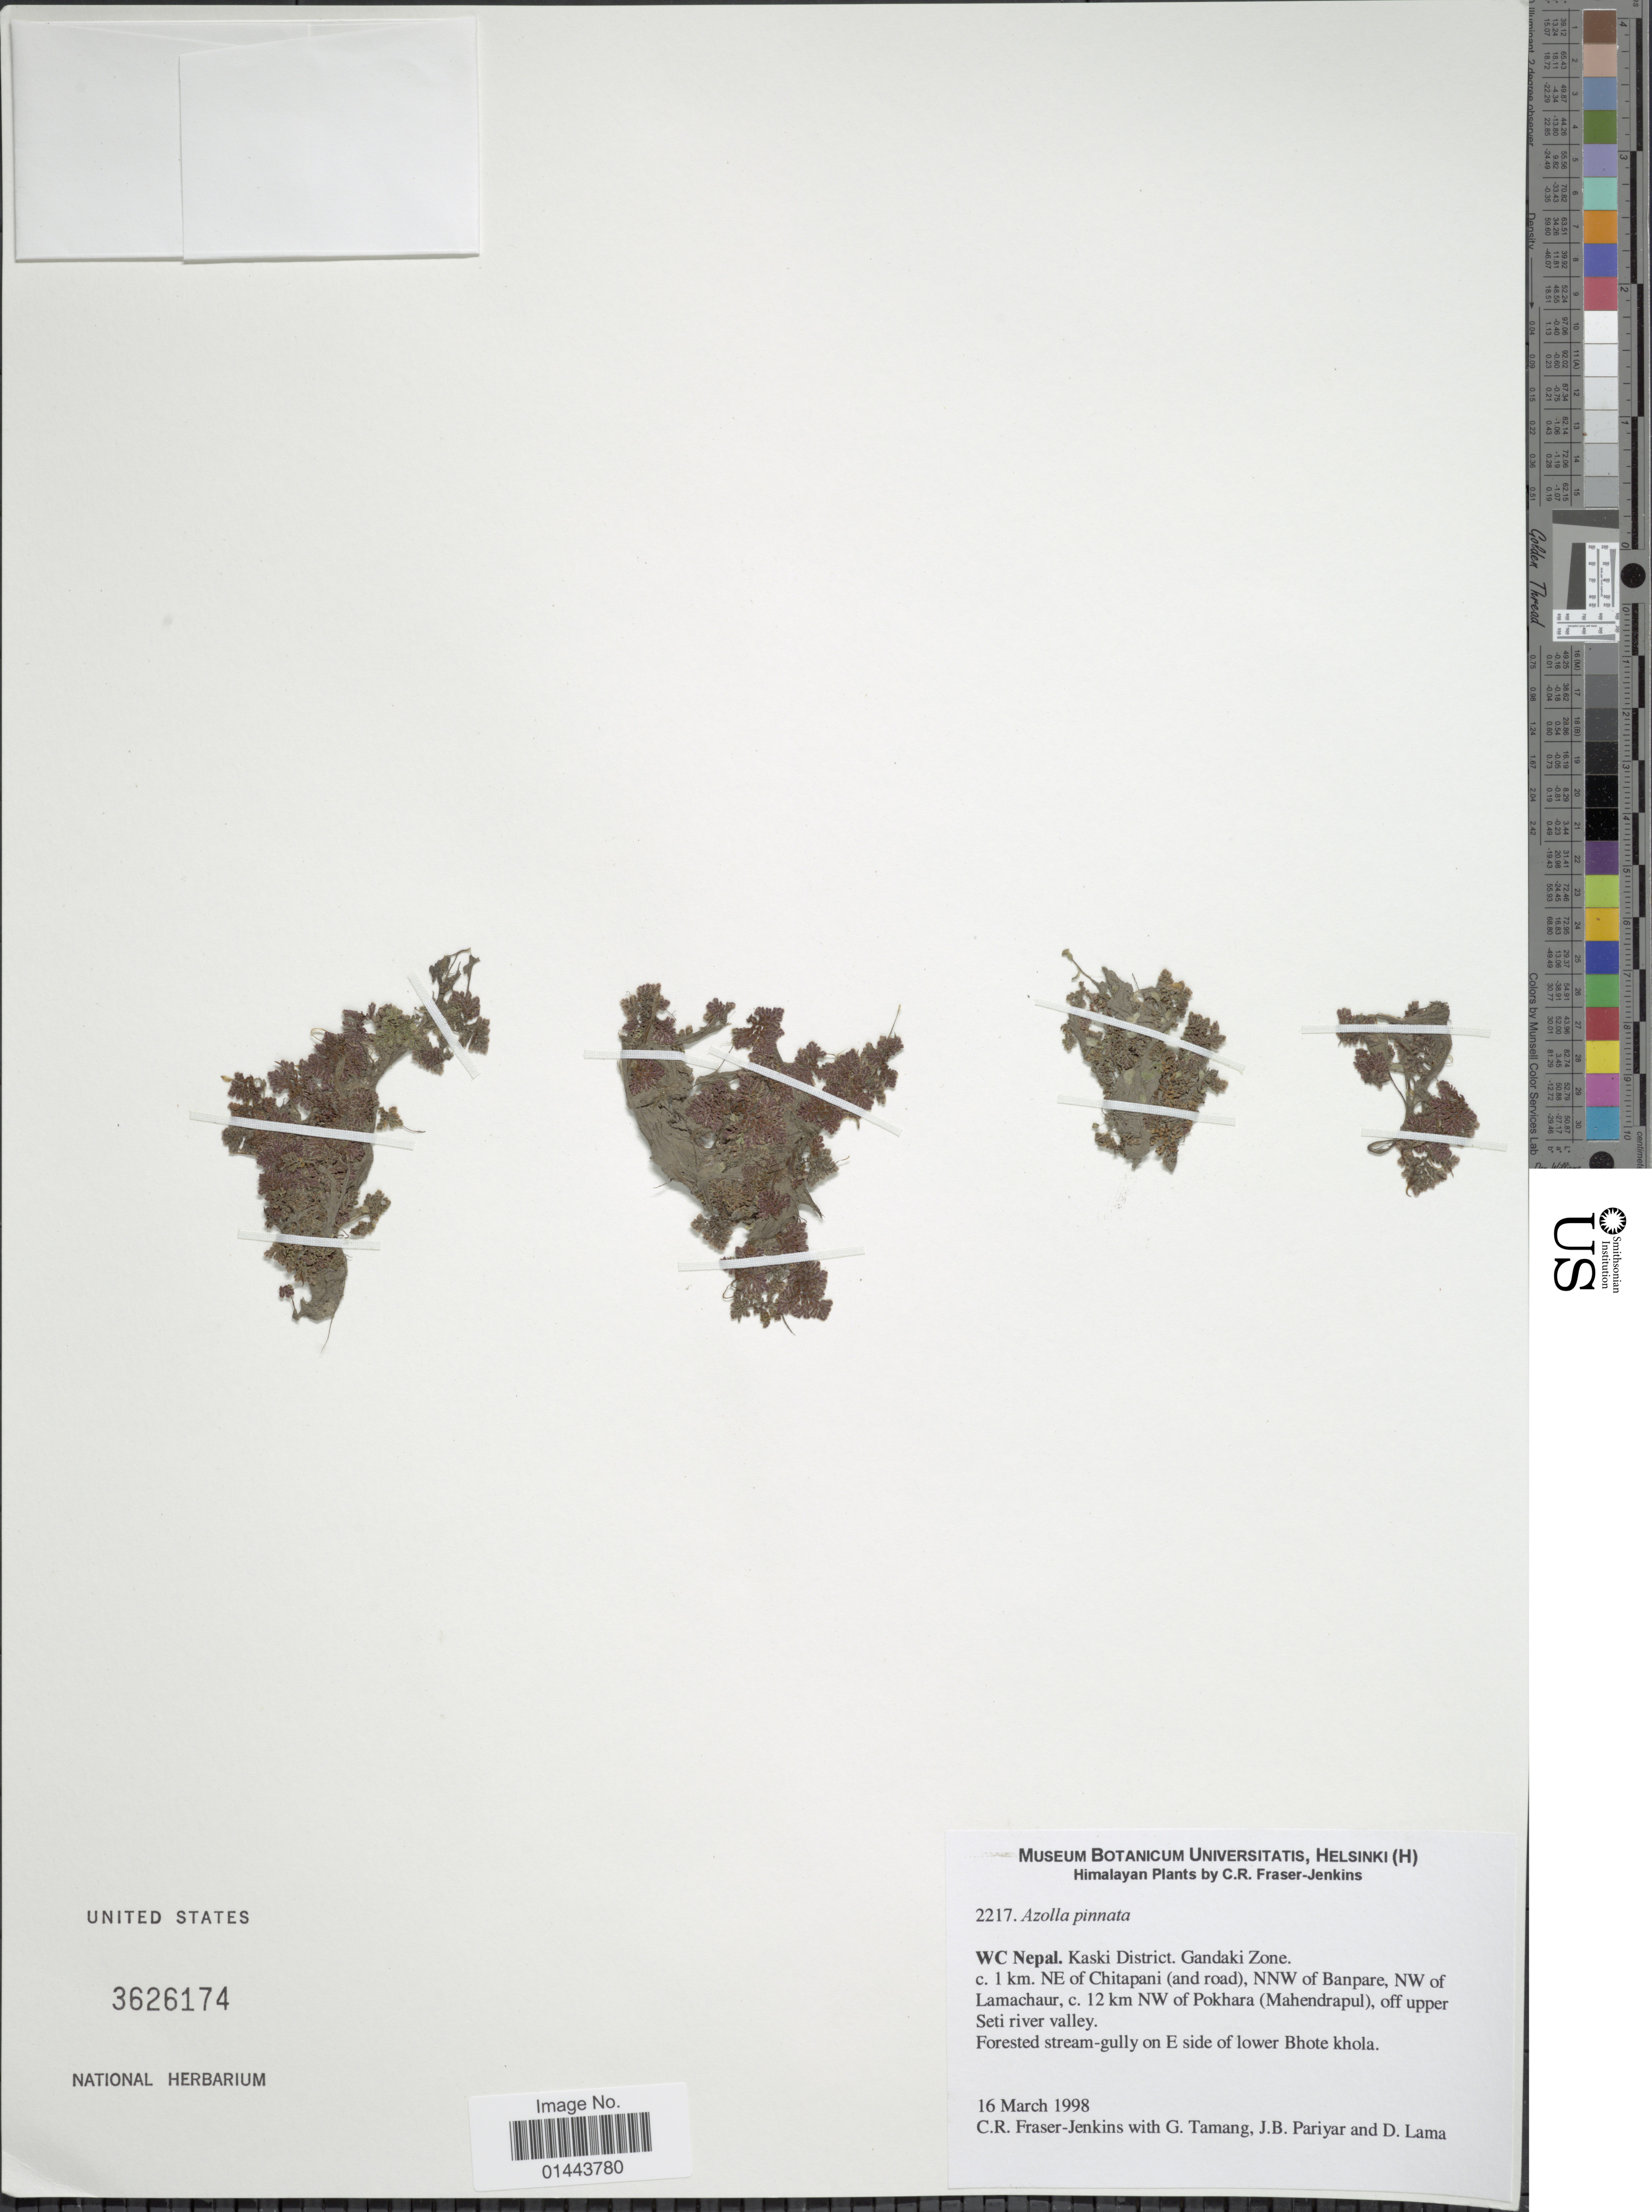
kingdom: Plantae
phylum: Tracheophyta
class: Polypodiopsida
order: Salviniales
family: Salviniaceae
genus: Azolla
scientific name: Azolla filiculoides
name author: Lam.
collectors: C. R. Fraser-Jenkins, G. Tamang, J. Pariyar & D. Lama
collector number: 2217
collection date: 1998-03-16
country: Nepal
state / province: Gandaki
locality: WC Nepal, Kaski District, Gandaki Zone, c.1 km. NE of Chitapani (and road), NNW of Banpare, NW of Lamachaur, c. 12 km NW of Pokhara (Mahendrapul), off upper Seti river valley, forested stream-gully on E side of lower Bhote khola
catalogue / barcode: US 3626174